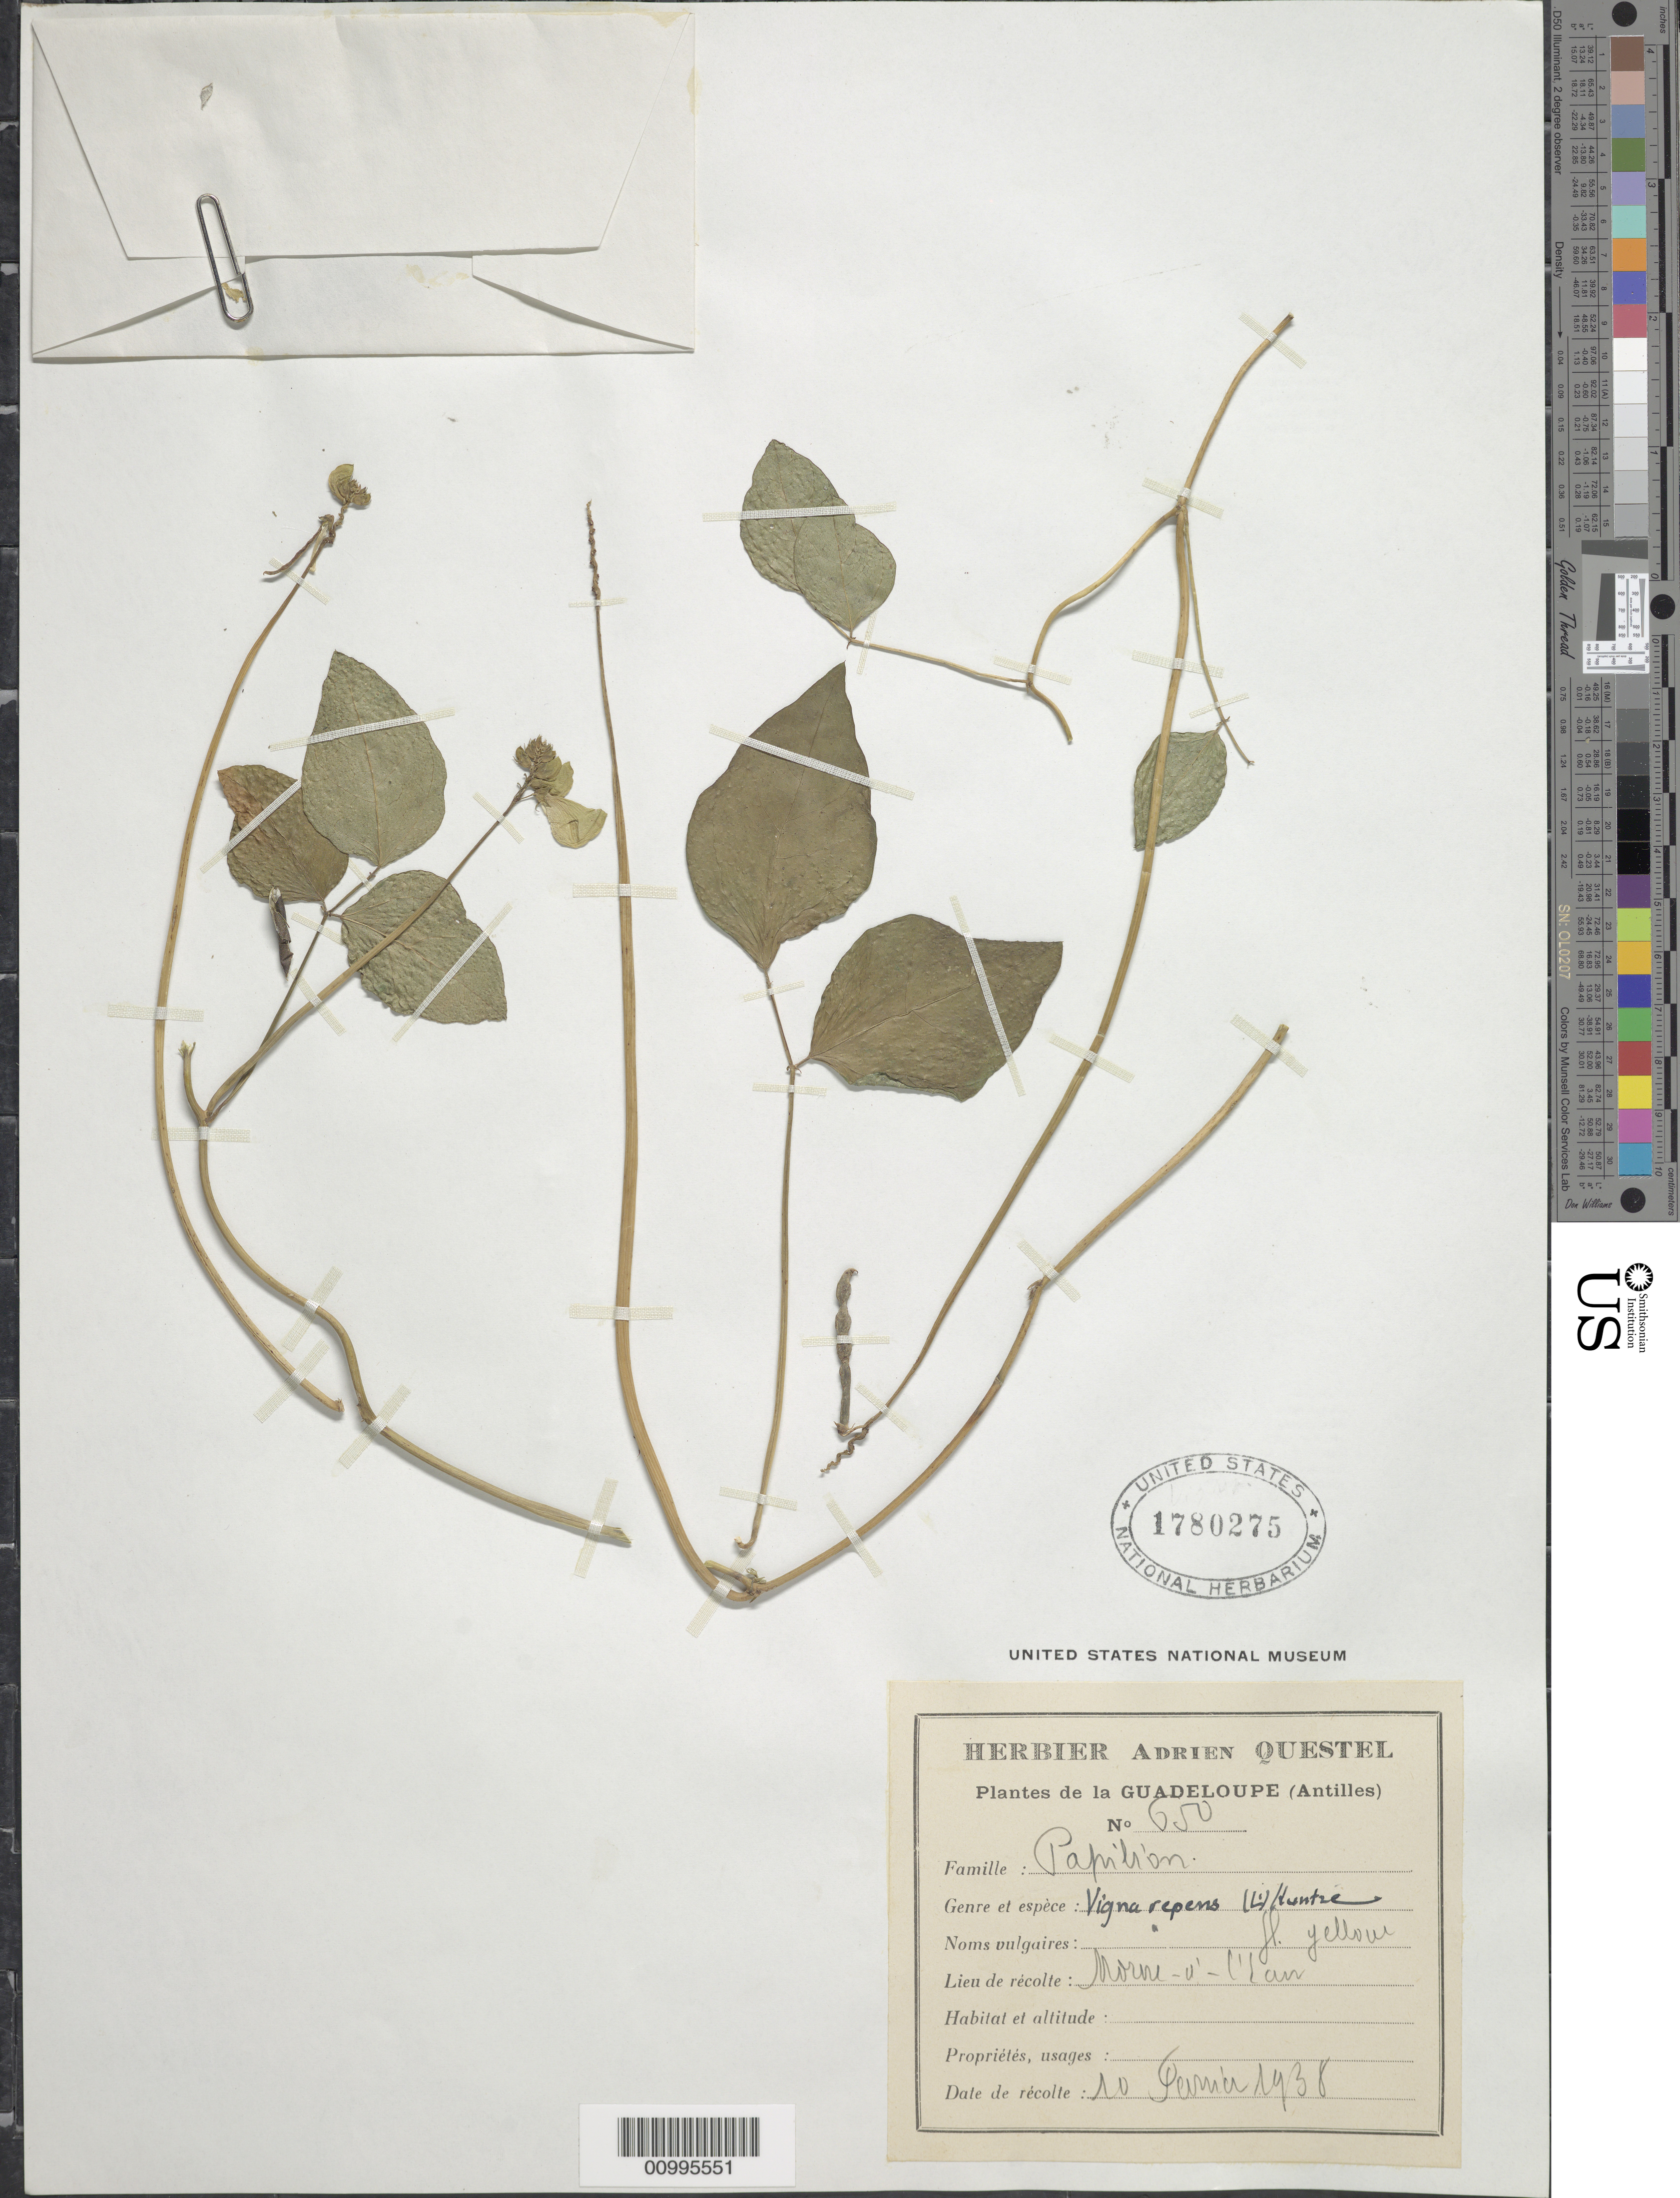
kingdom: Plantae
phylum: Tracheophyta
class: Magnoliopsida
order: Fabales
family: Fabaceae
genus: Vigna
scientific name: Vigna luteola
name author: (Jacq.) Benth.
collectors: A. Questel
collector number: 650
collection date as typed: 10 Feb 1938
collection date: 1938-02-10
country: Guadeloupe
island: Basse Terre [Guadeloupe]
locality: Antilles. Morne-à-l'Eau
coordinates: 0 N, 0 E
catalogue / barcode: US 1780275